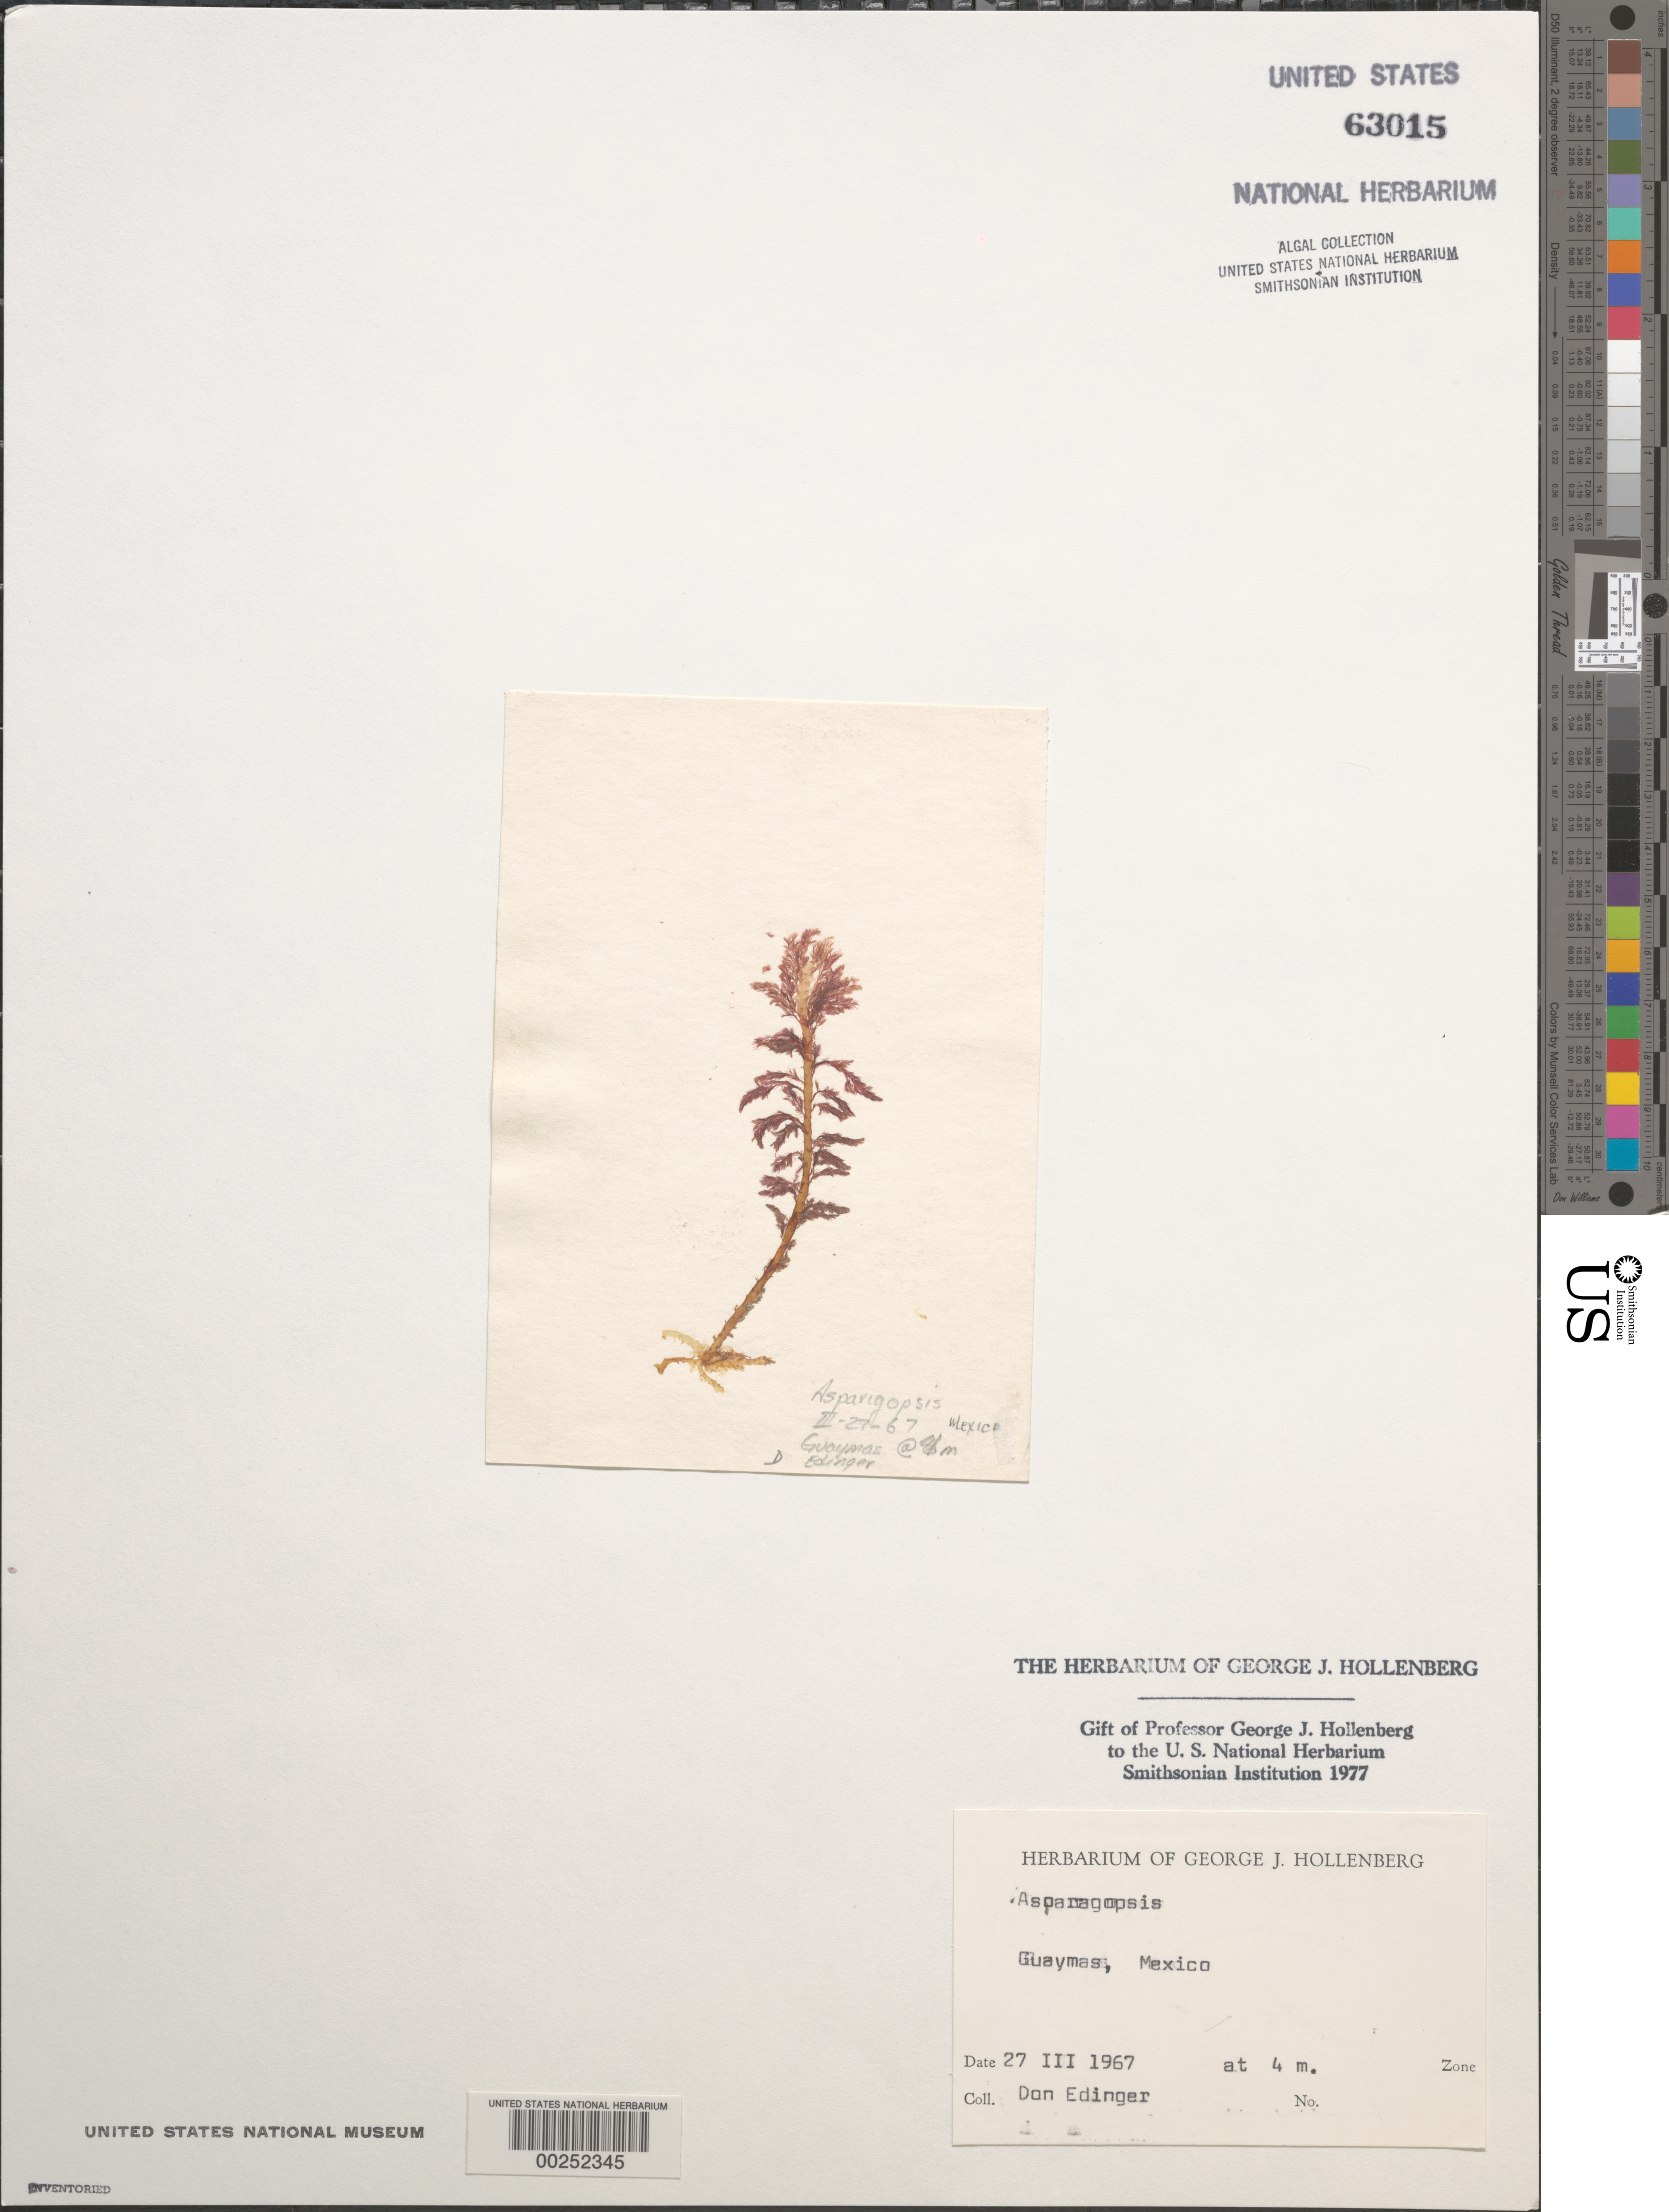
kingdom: Plantae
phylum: Rhodophyta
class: Florideophyceae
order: Bonnemaisoniales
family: Bonnemaisoniaceae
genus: Asparagopsis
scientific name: Asparagopsis sp.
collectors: D. Edinger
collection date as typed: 27 Mar 1967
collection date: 1967-03-27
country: Mexico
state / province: Sonora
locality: Guaymas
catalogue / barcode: US 63015